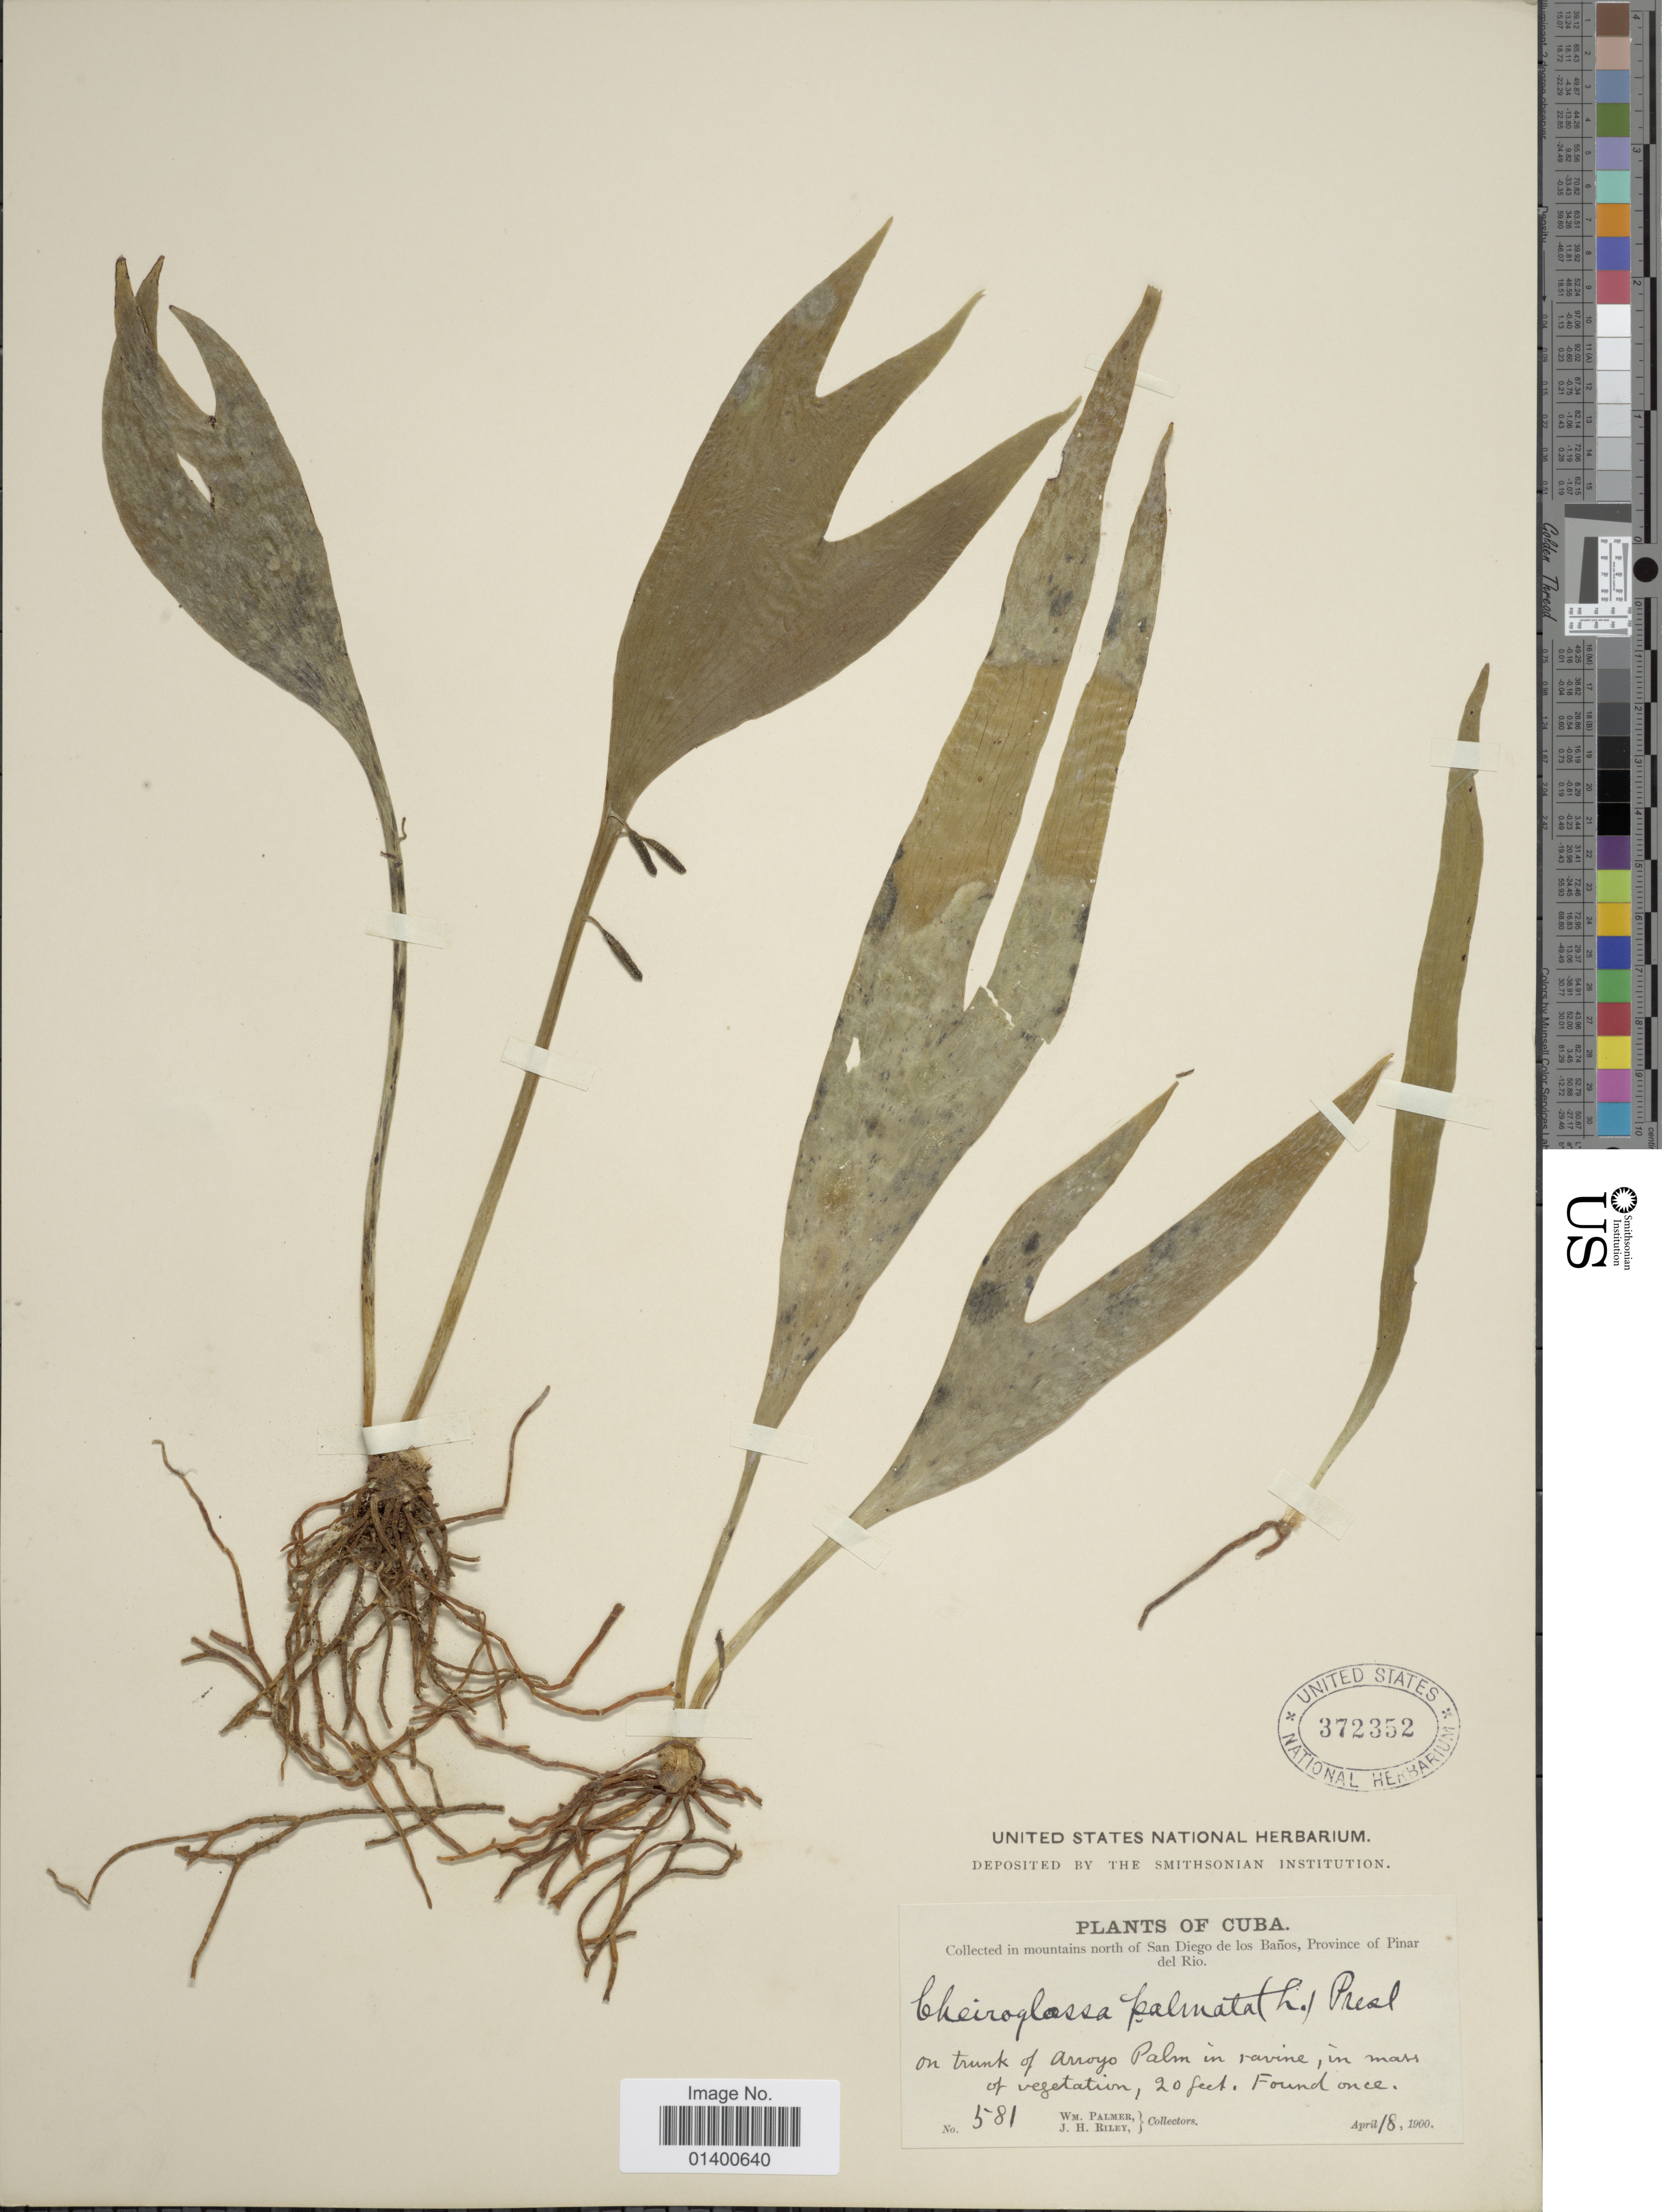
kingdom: Plantae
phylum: Tracheophyta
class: Polypodiopsida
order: Ophioglossales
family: Ophioglossaceae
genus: Cheiroglossa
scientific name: Cheiroglossa palmata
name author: (L.) C. Presl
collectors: W. Palmer & J. H. Riley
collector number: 581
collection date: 1900-04-18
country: Cuba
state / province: Pinar del Río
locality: Mountains north of San Diego de los Baños, on trunk of arroyo Palm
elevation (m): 6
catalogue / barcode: US 372352